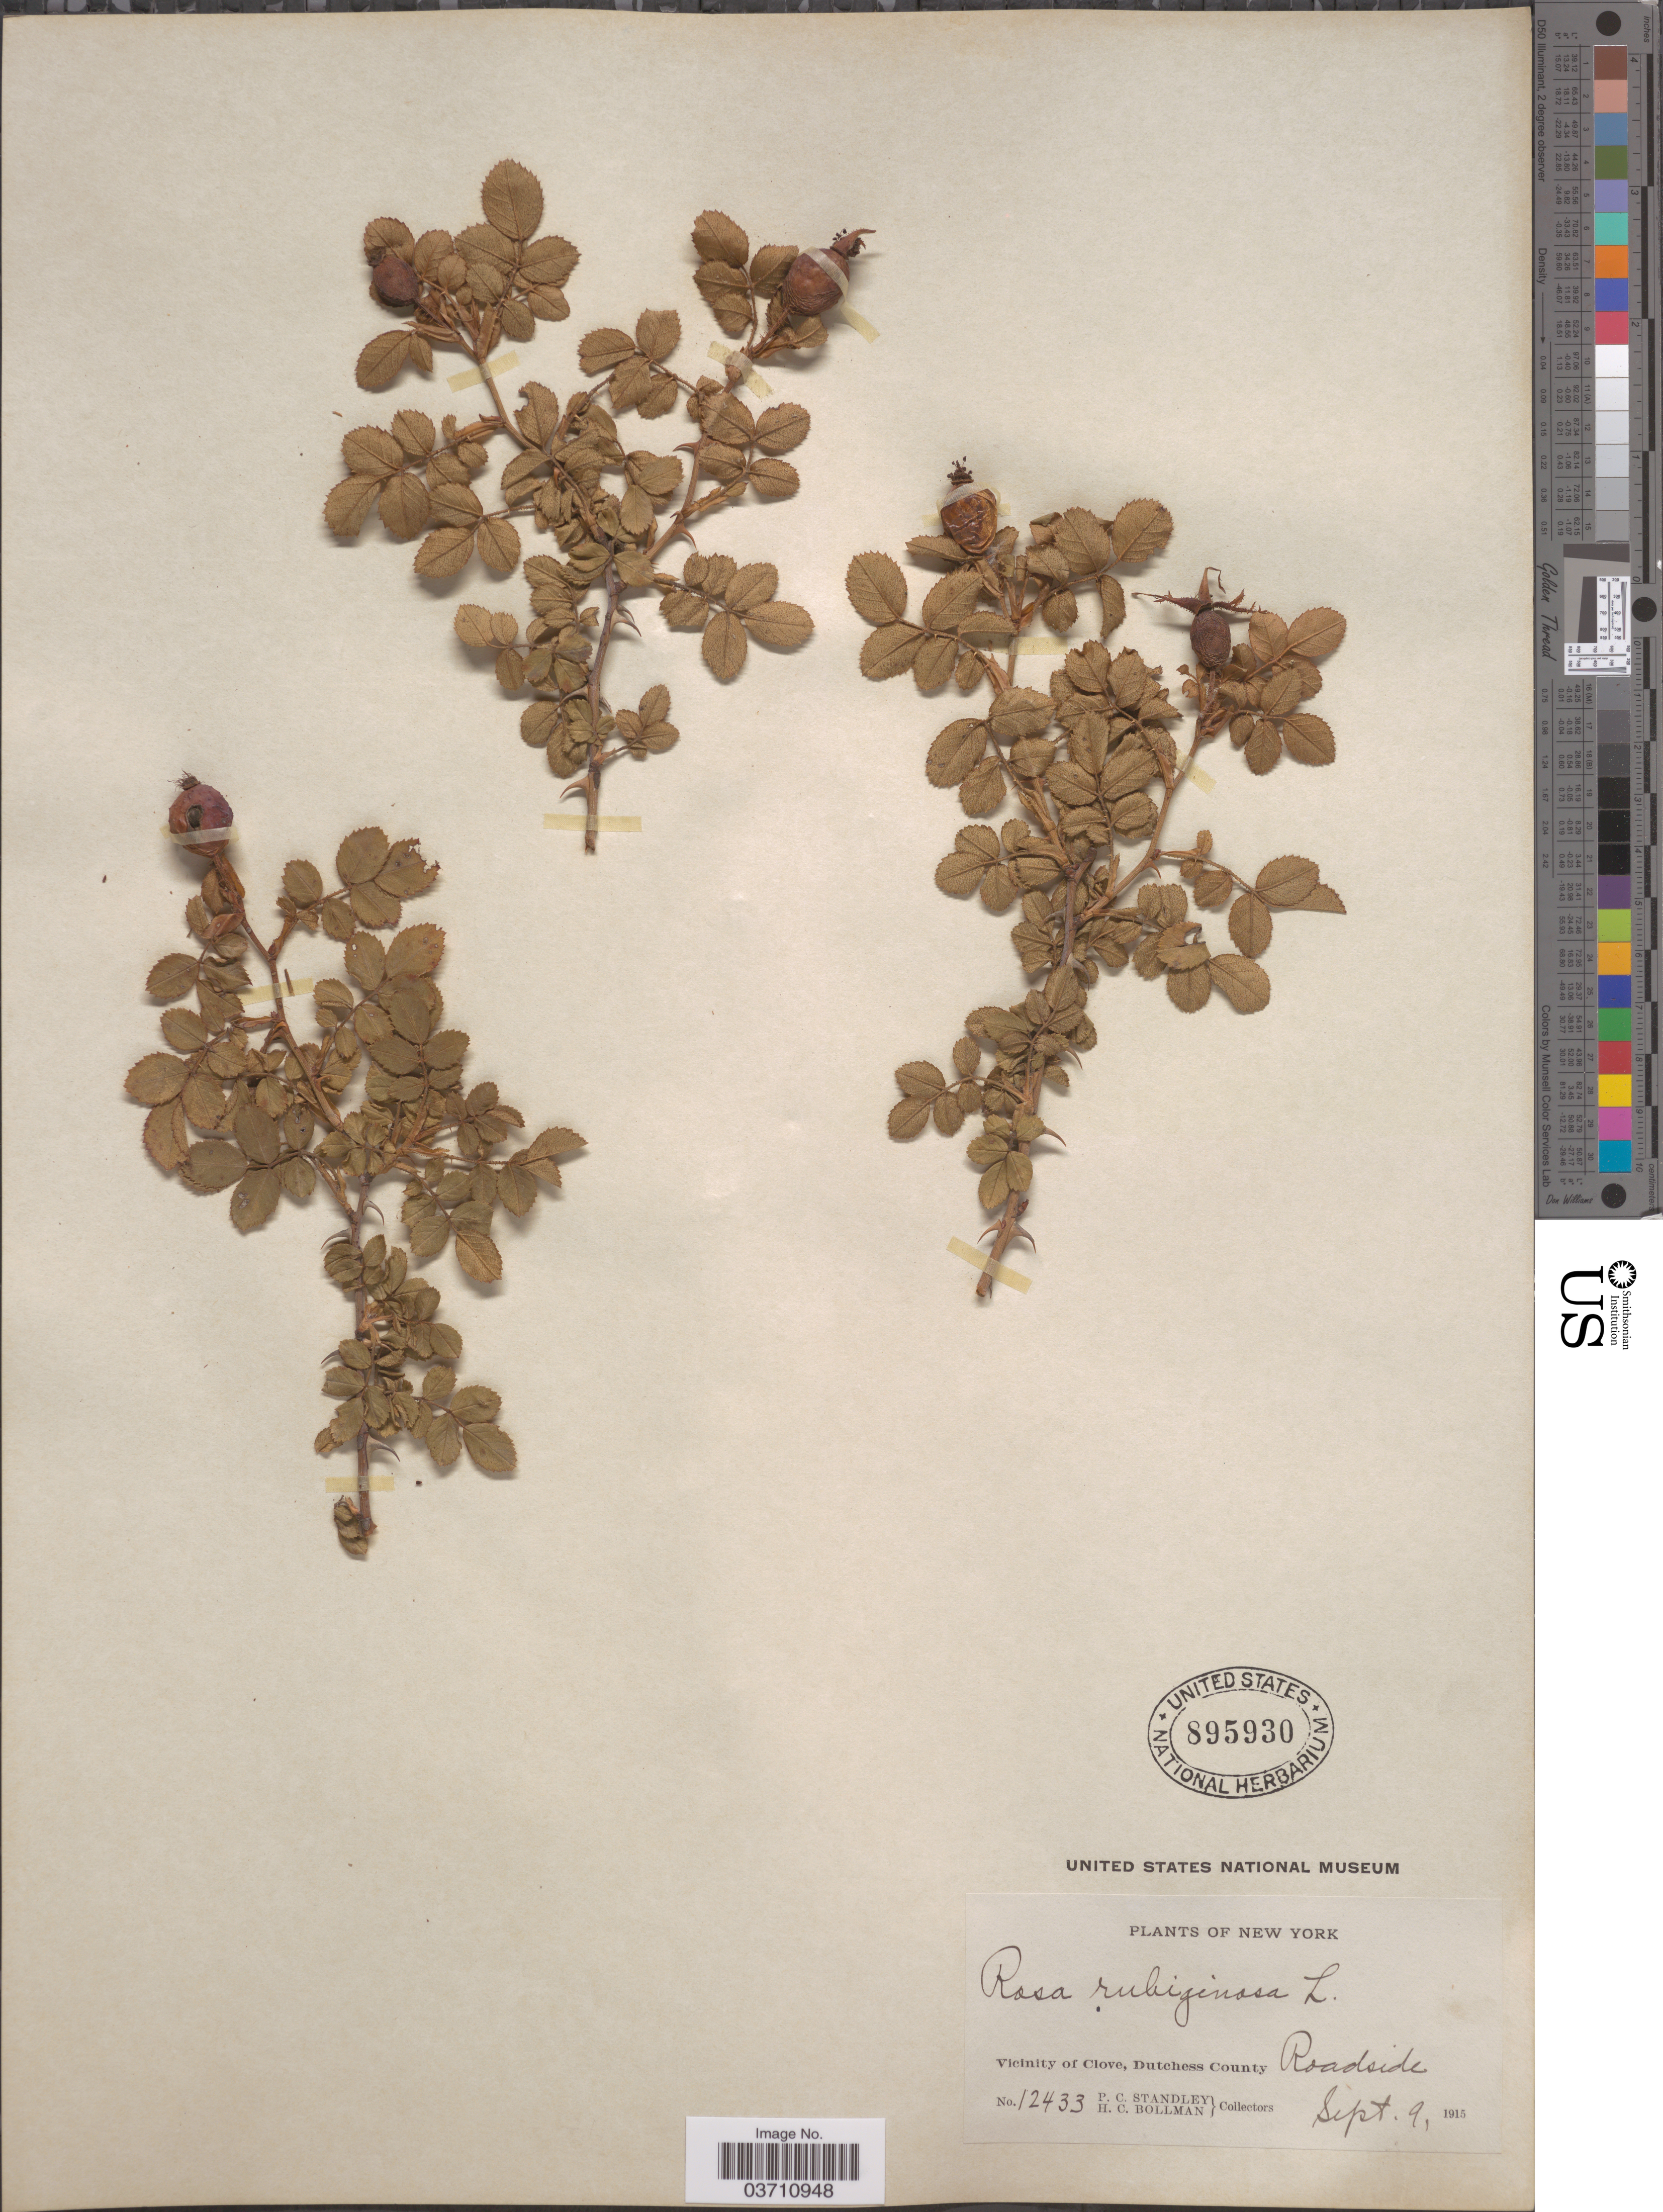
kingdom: Plantae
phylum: Tracheophyta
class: Magnoliopsida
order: Rosales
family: Rosaceae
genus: Rosa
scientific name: Rosa eglanteria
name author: L.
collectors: P. C. Standley & H. C. Bollman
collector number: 12433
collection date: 1915-09-09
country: United States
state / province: New York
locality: Vicinity of Clove, Dutchess County.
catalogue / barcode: US 895930